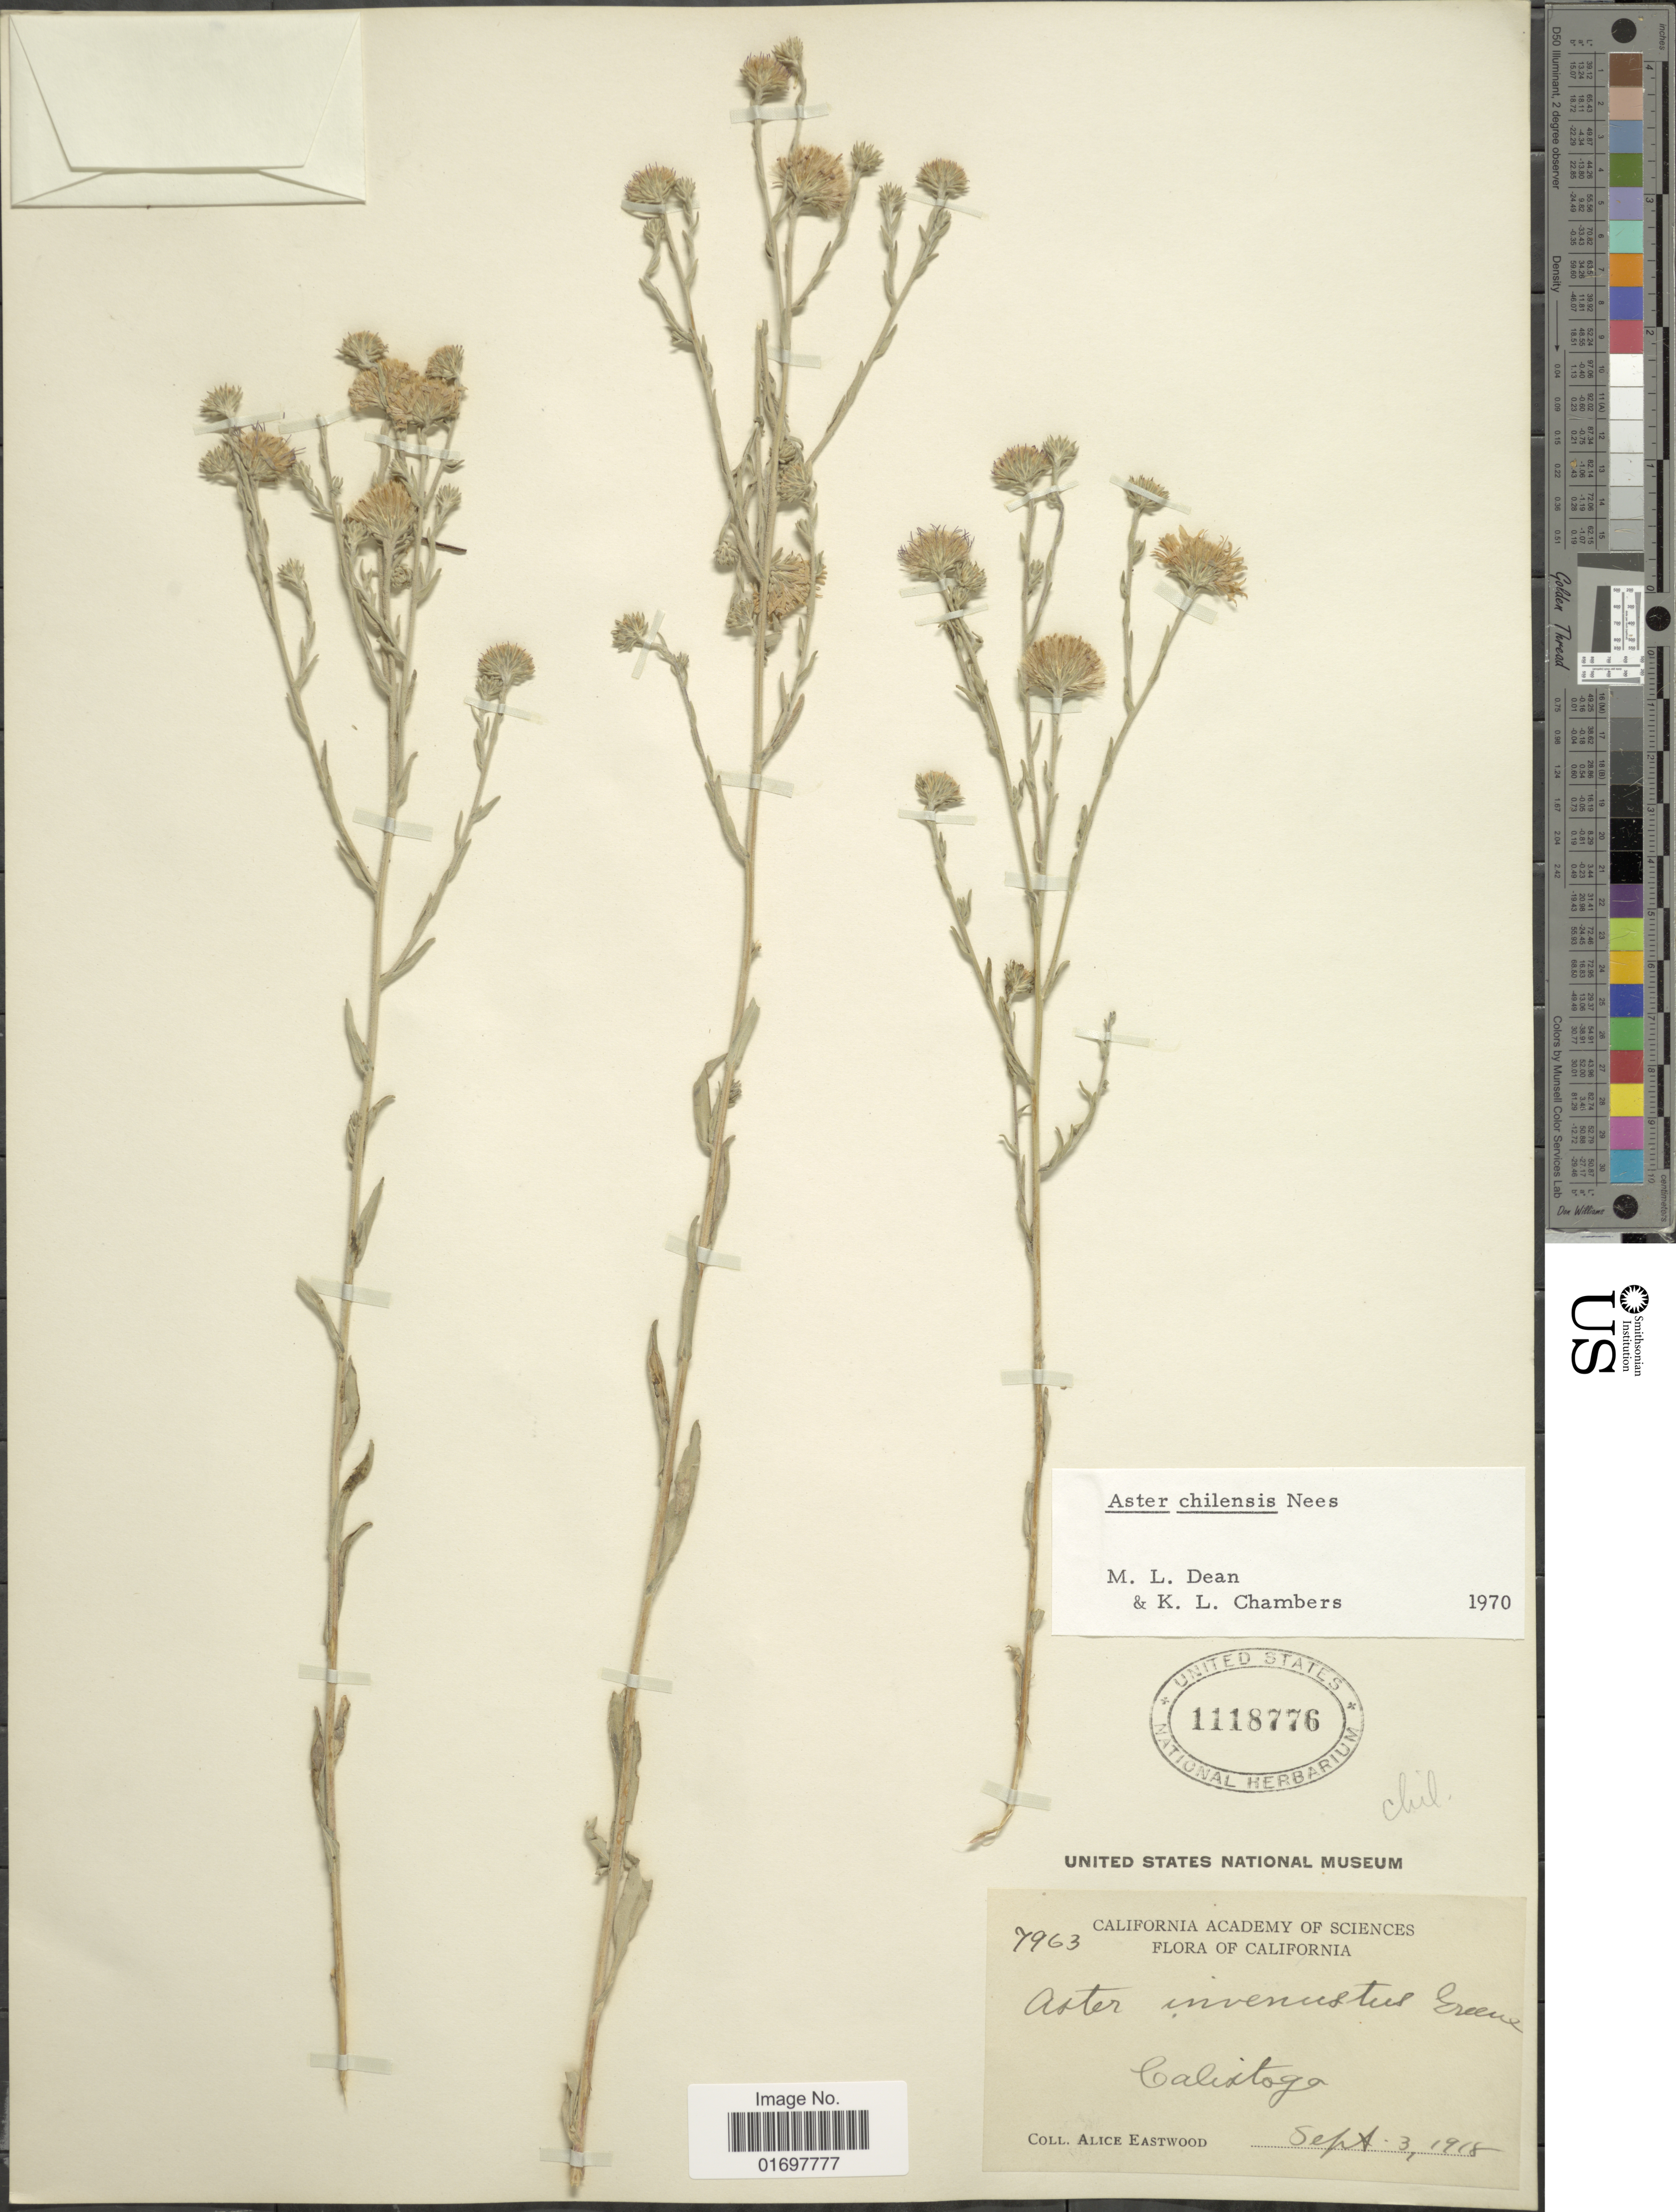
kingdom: Plantae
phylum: Tracheophyta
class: Magnoliopsida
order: Asterales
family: Asteraceae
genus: Symphyotrichum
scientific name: Symphyotrichum chilense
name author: (Nees) G.L. Nesom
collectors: A. Eastwood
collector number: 7963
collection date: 1918-09-03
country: United States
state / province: California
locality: Calitoga.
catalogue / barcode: US 1118776